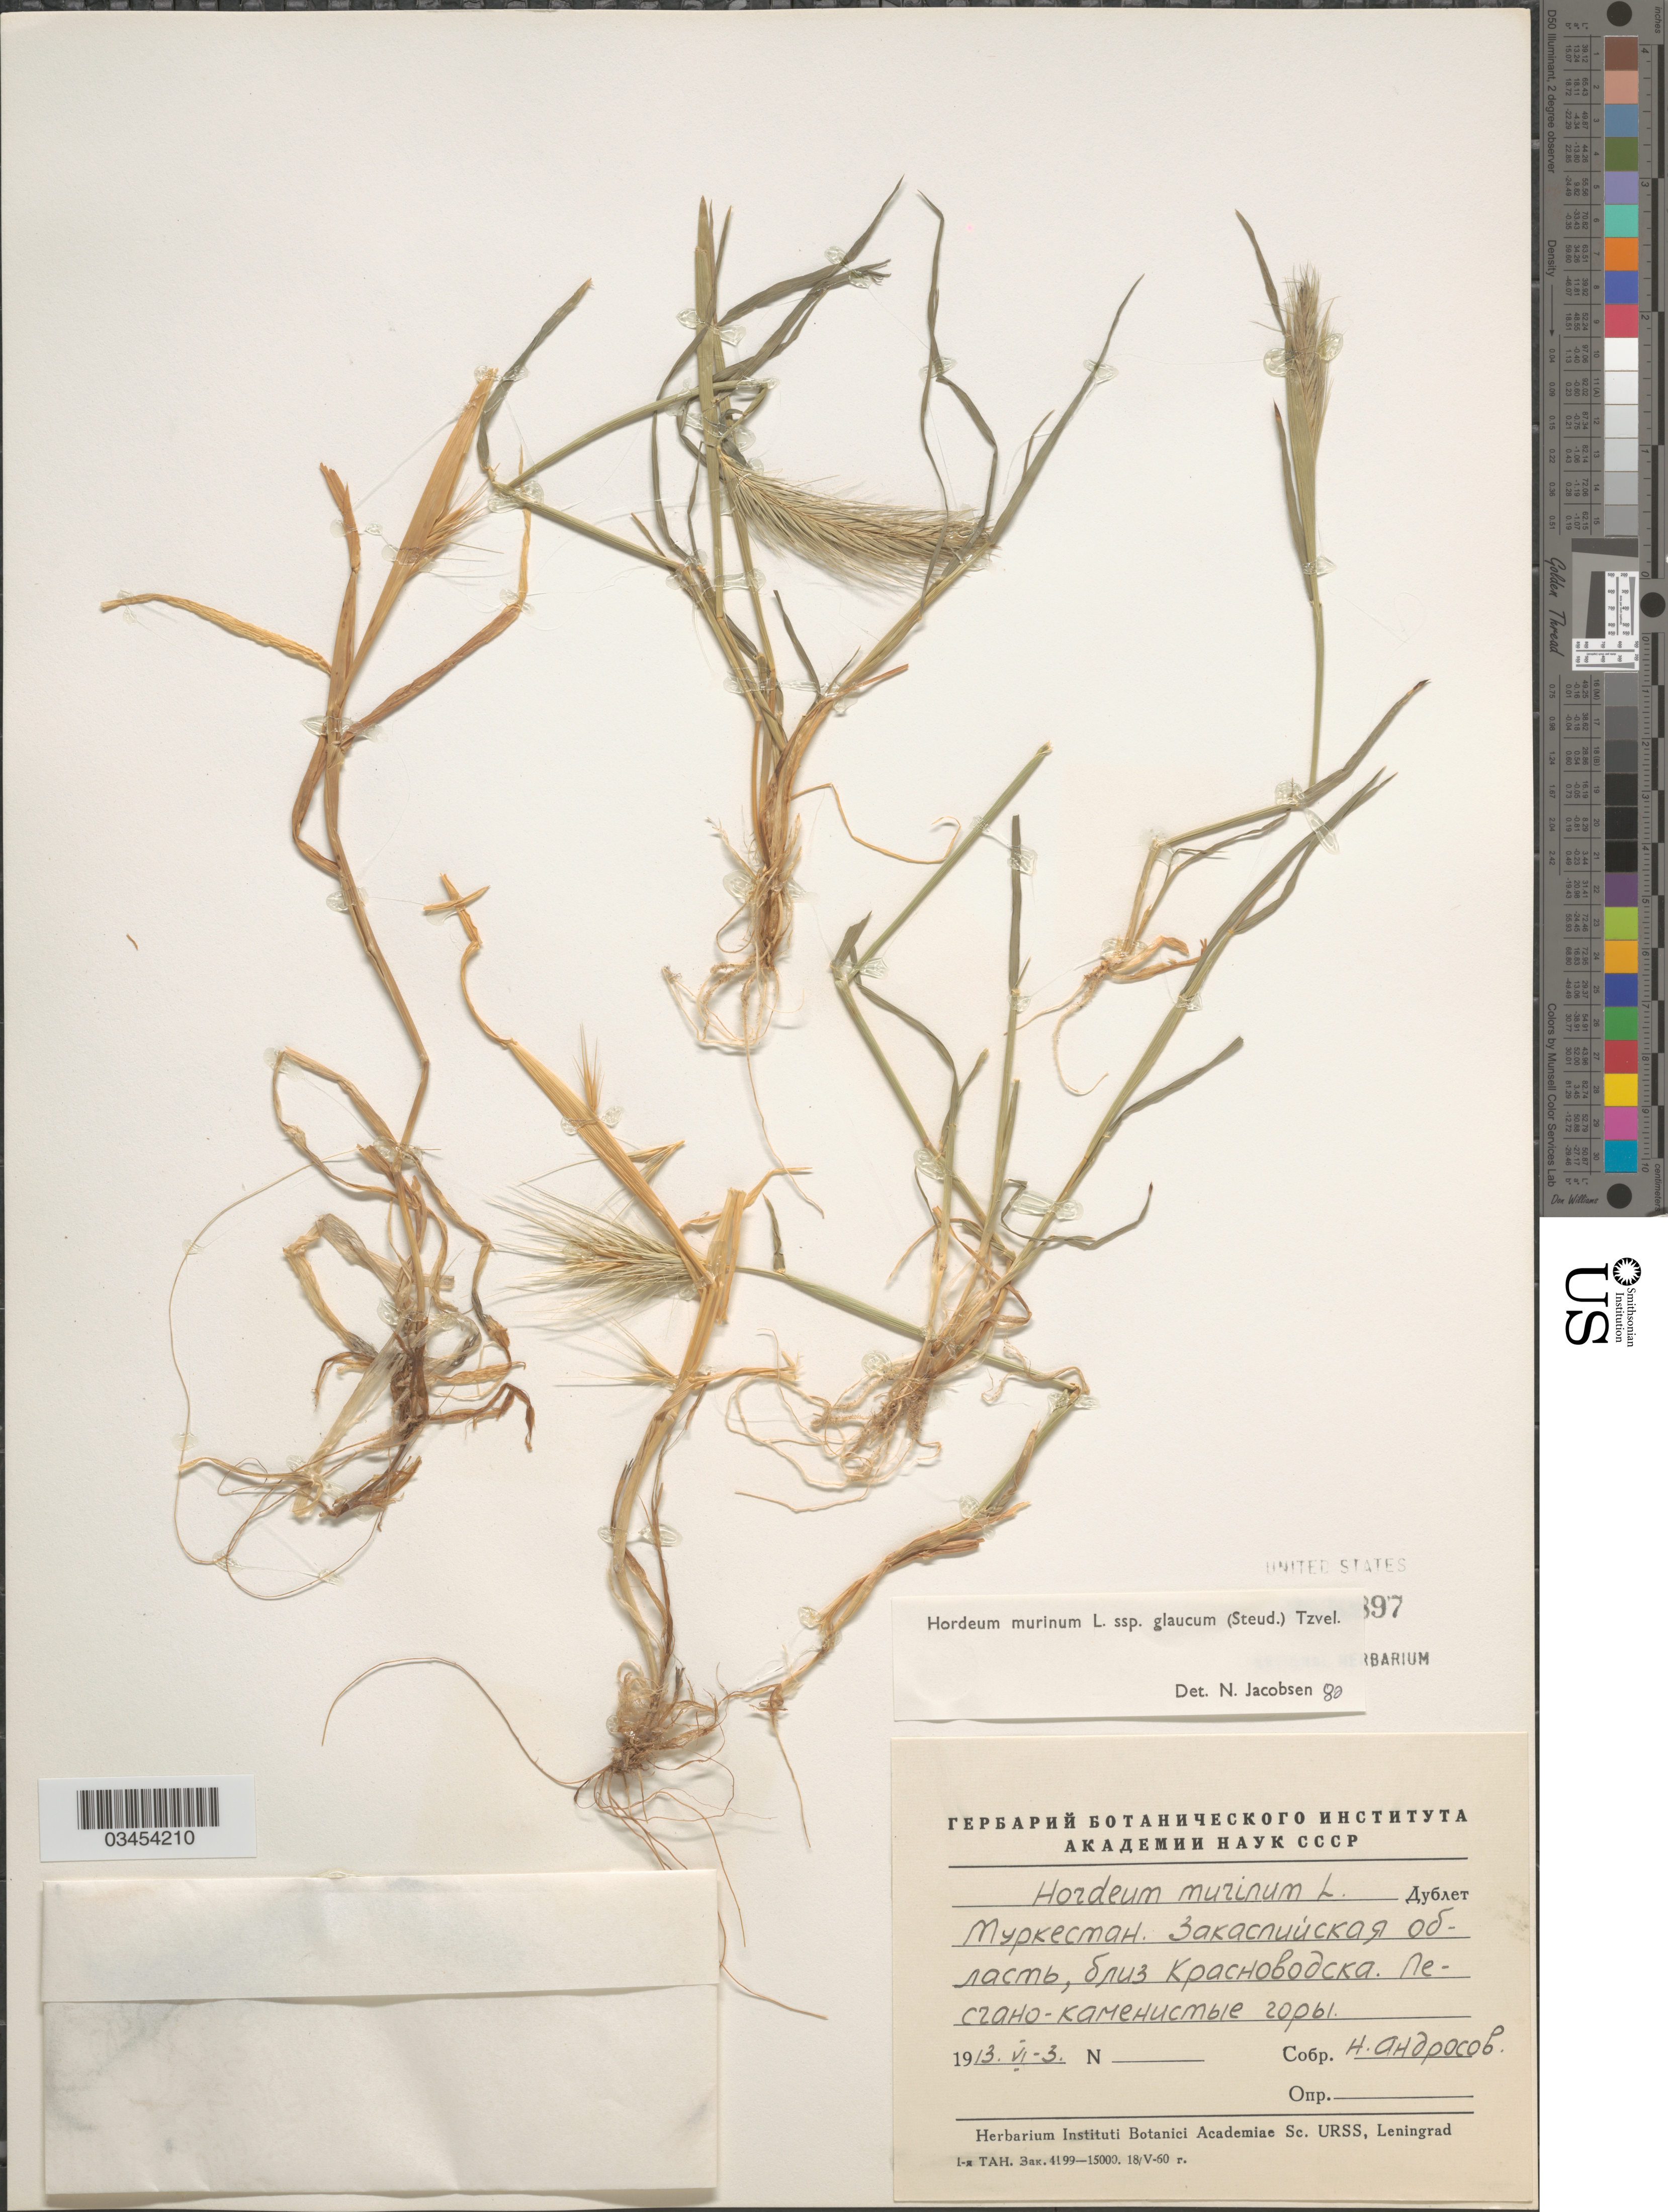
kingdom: Plantae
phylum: Tracheophyta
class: Liliopsida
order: Poales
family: Poaceae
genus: Hordeum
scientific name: Hordeum murinum subsp. glaucum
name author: (Steud.) Tzvelev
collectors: N. Androsov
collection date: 1913-06-03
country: Turkmenistan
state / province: Balkan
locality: Near Krasnovodsk (now Turkmenbasy)